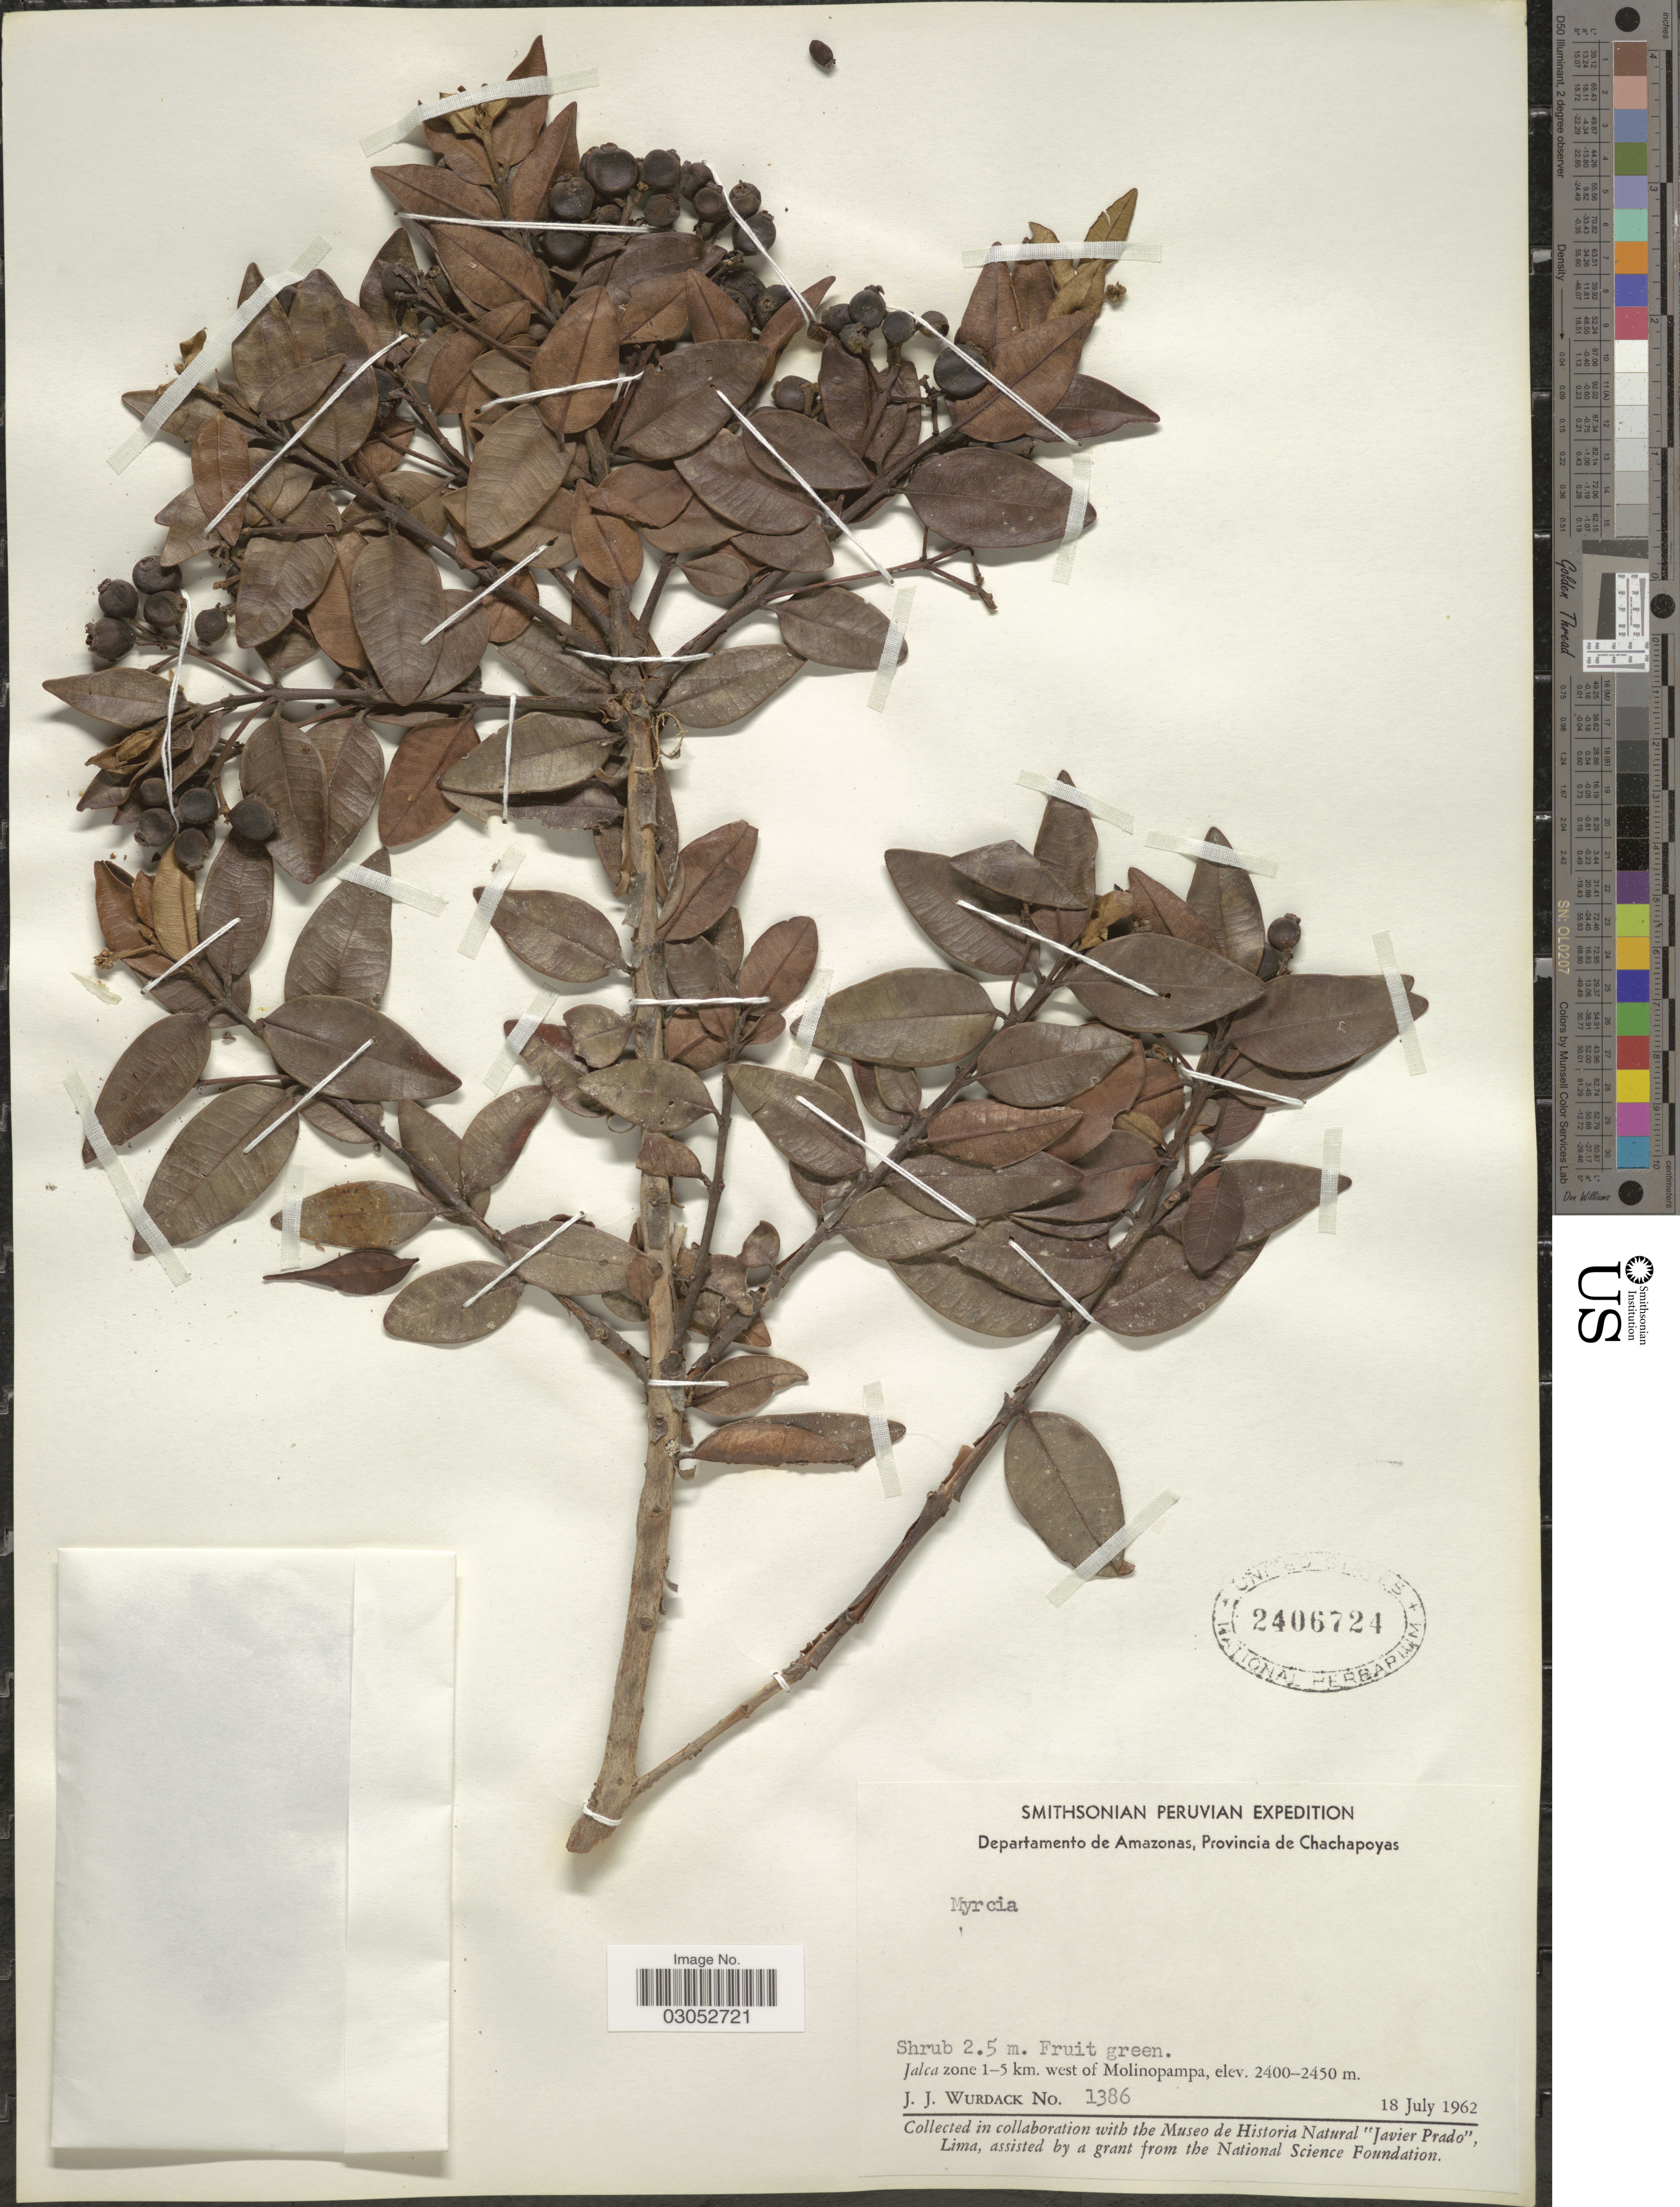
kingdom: Plantae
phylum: Tracheophyta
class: Magnoliopsida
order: Myrtales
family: Myrtaceae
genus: Myrcia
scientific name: Myrcia sp.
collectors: J. J. Wurdack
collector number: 1386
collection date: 1962-07-18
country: Peru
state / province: Amazonas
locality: Departamento de Amazonas, Provincia de Chachapoyas. Jalca zone 1-5 km. west of Molinopampa.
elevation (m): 2400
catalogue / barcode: US 2406724